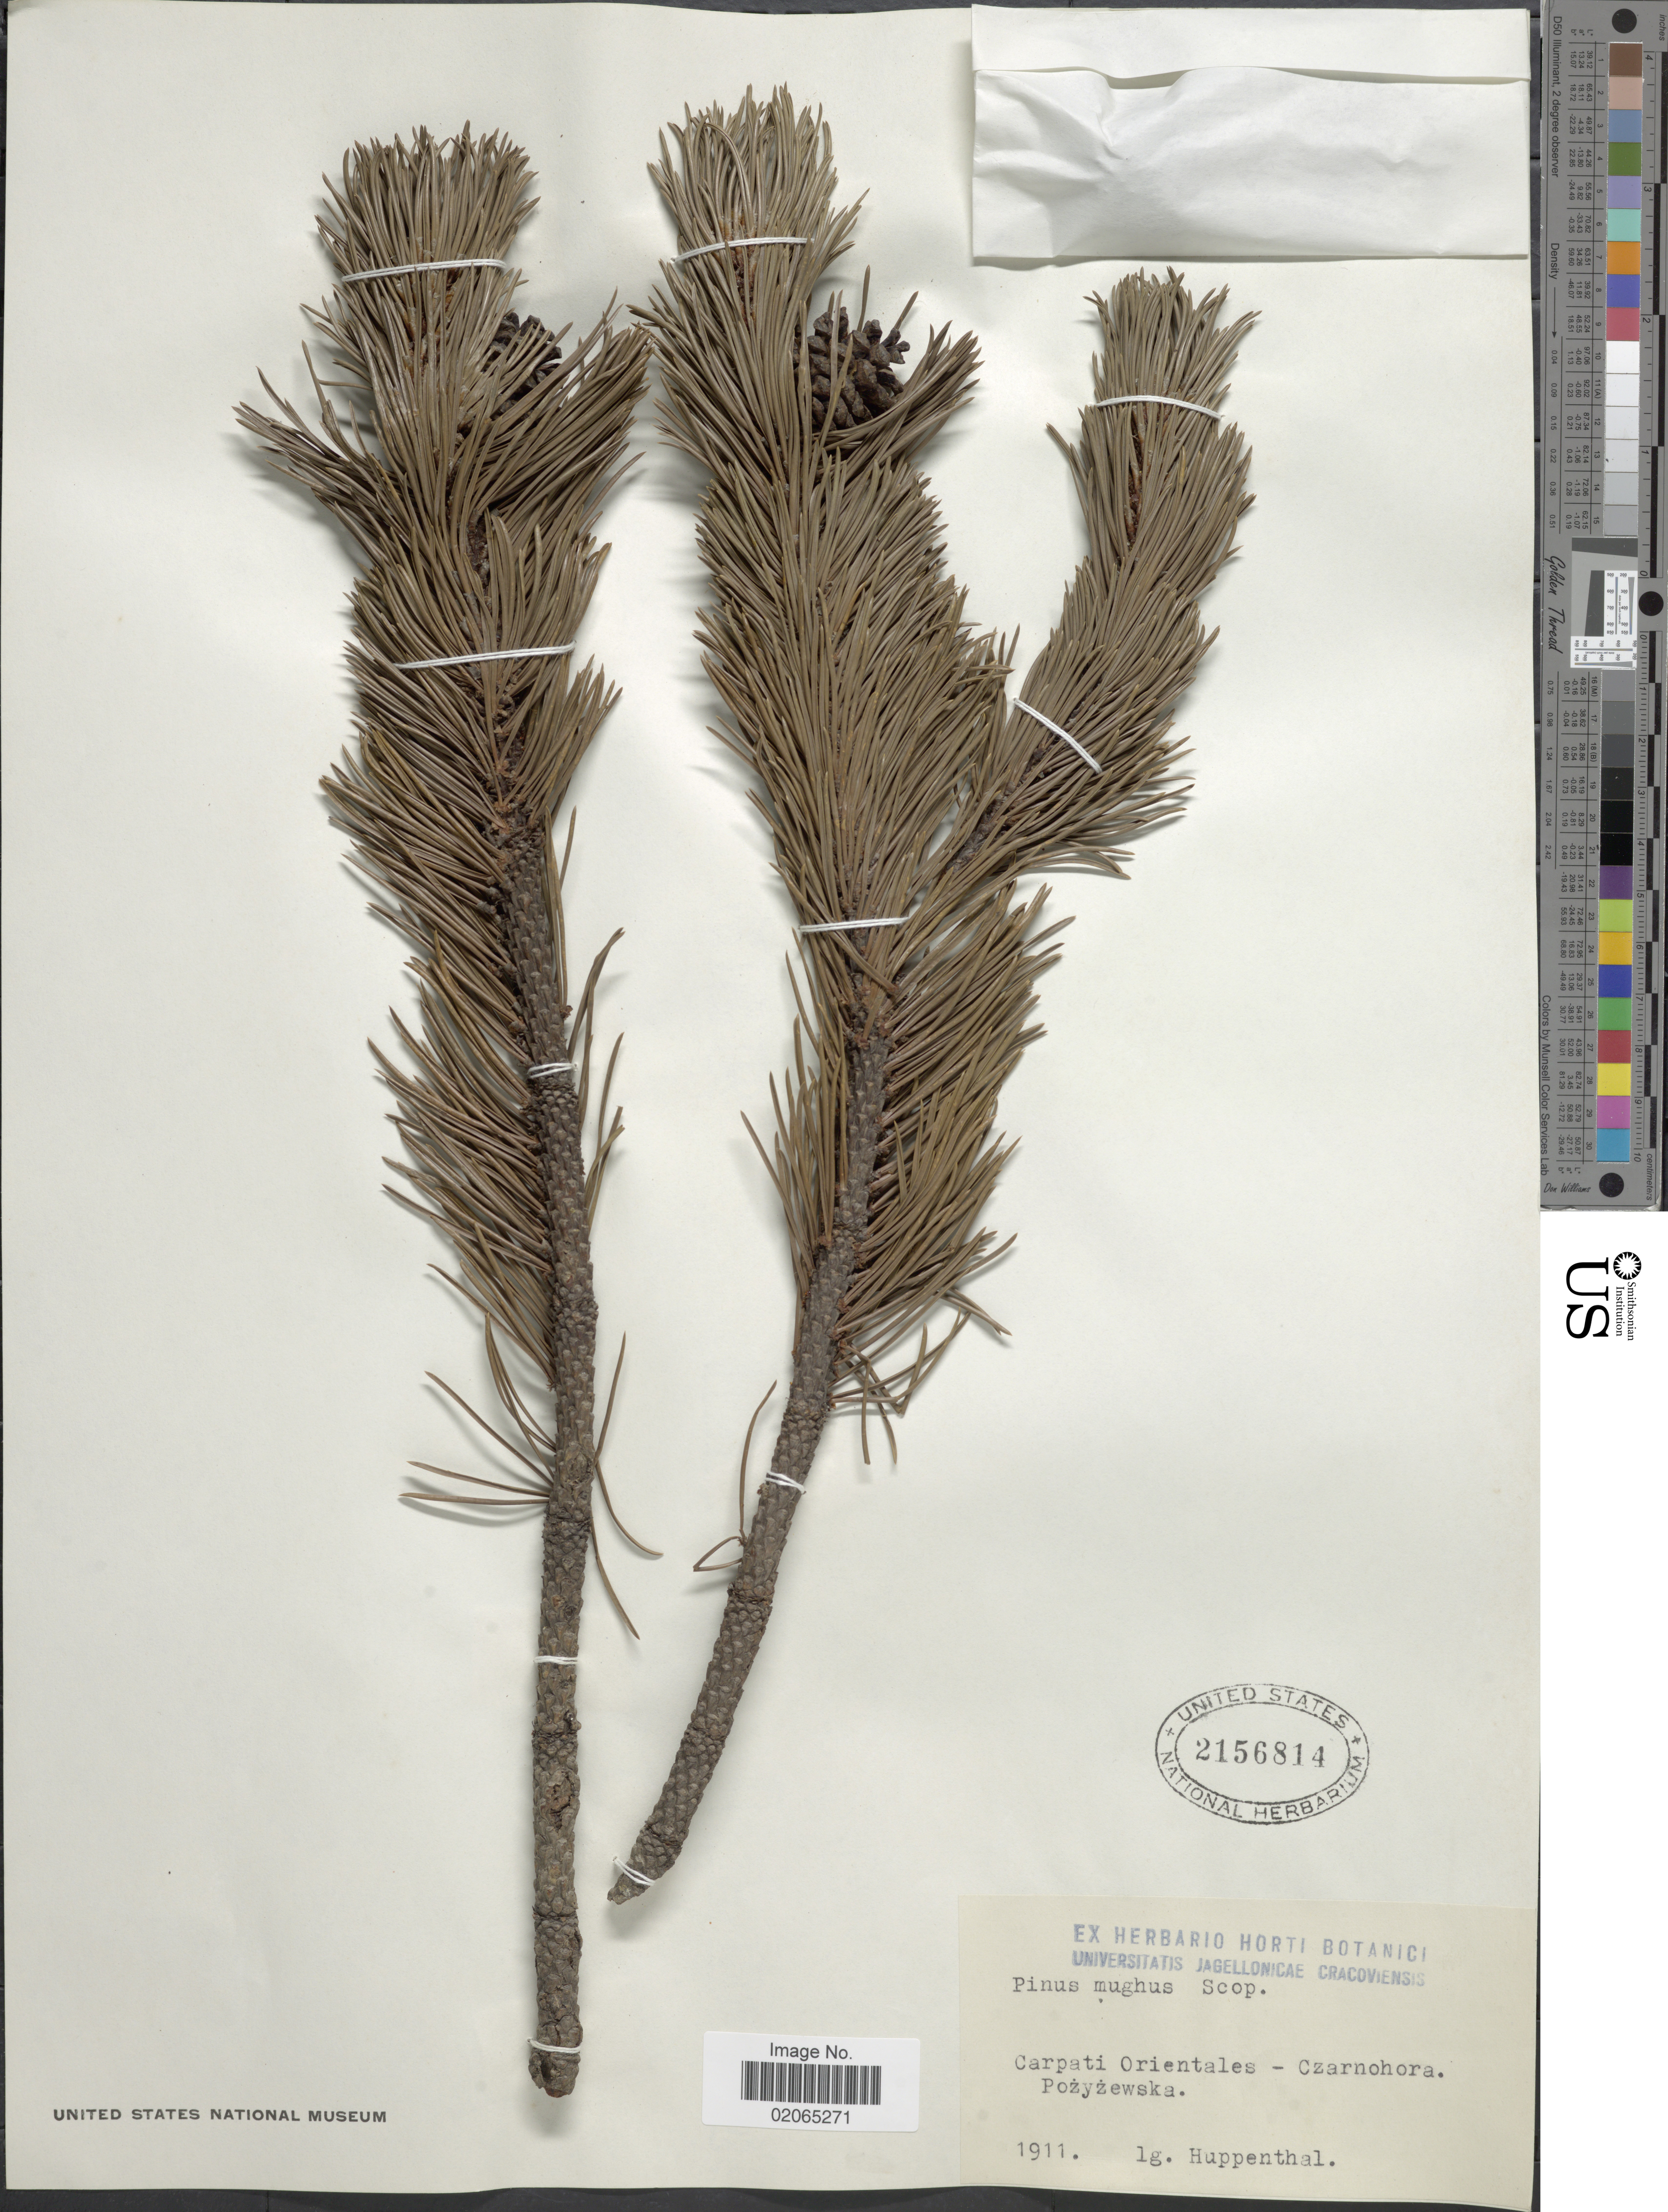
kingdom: Plantae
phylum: Tracheophyta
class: Pinopsida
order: Pinales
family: Pinaceae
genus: Pinus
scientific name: Pinus mugo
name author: Turra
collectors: Huppenthal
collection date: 1911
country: Ukraine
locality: Carpati Orientales - Czarnohora. Pozyzewska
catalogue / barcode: US 2156814